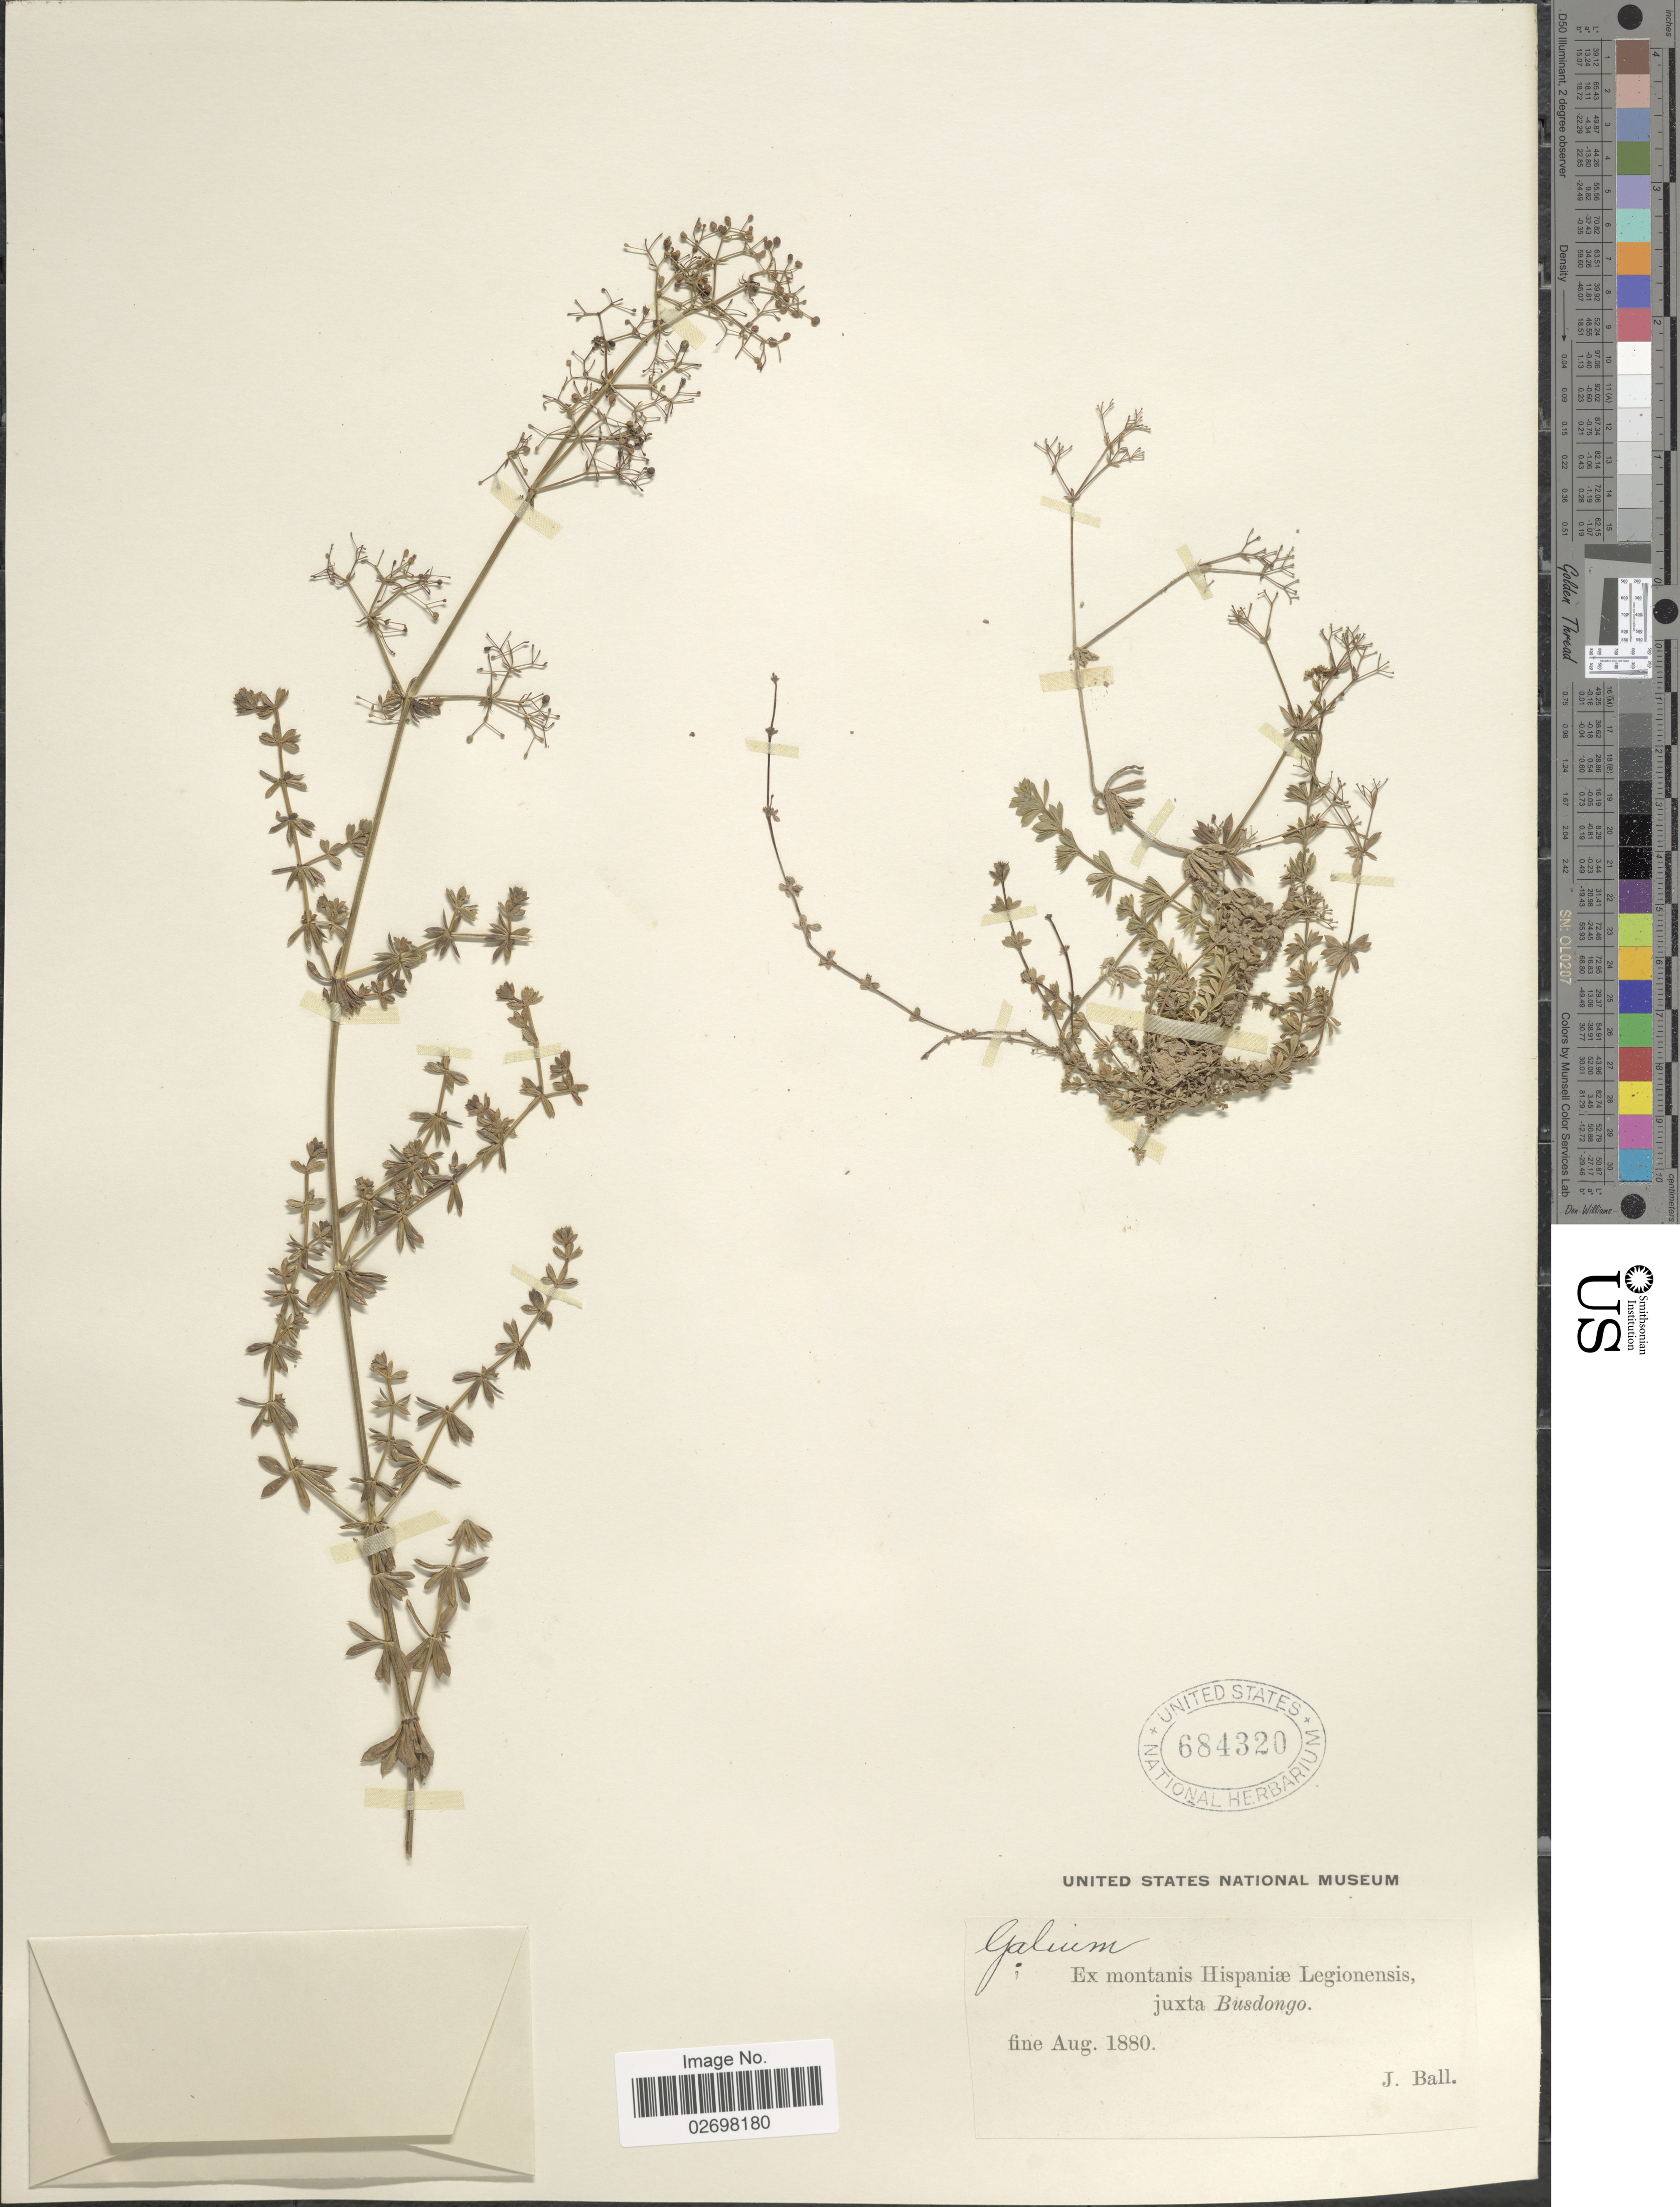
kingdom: Plantae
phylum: Tracheophyta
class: Magnoliopsida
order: Gentianales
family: Rubiaceae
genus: Galium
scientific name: Galium sp.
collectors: J. Ball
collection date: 1880-08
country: Spain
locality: Montanis Hispaniæ Legionensis, juxta Busdongo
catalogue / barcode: US 684320